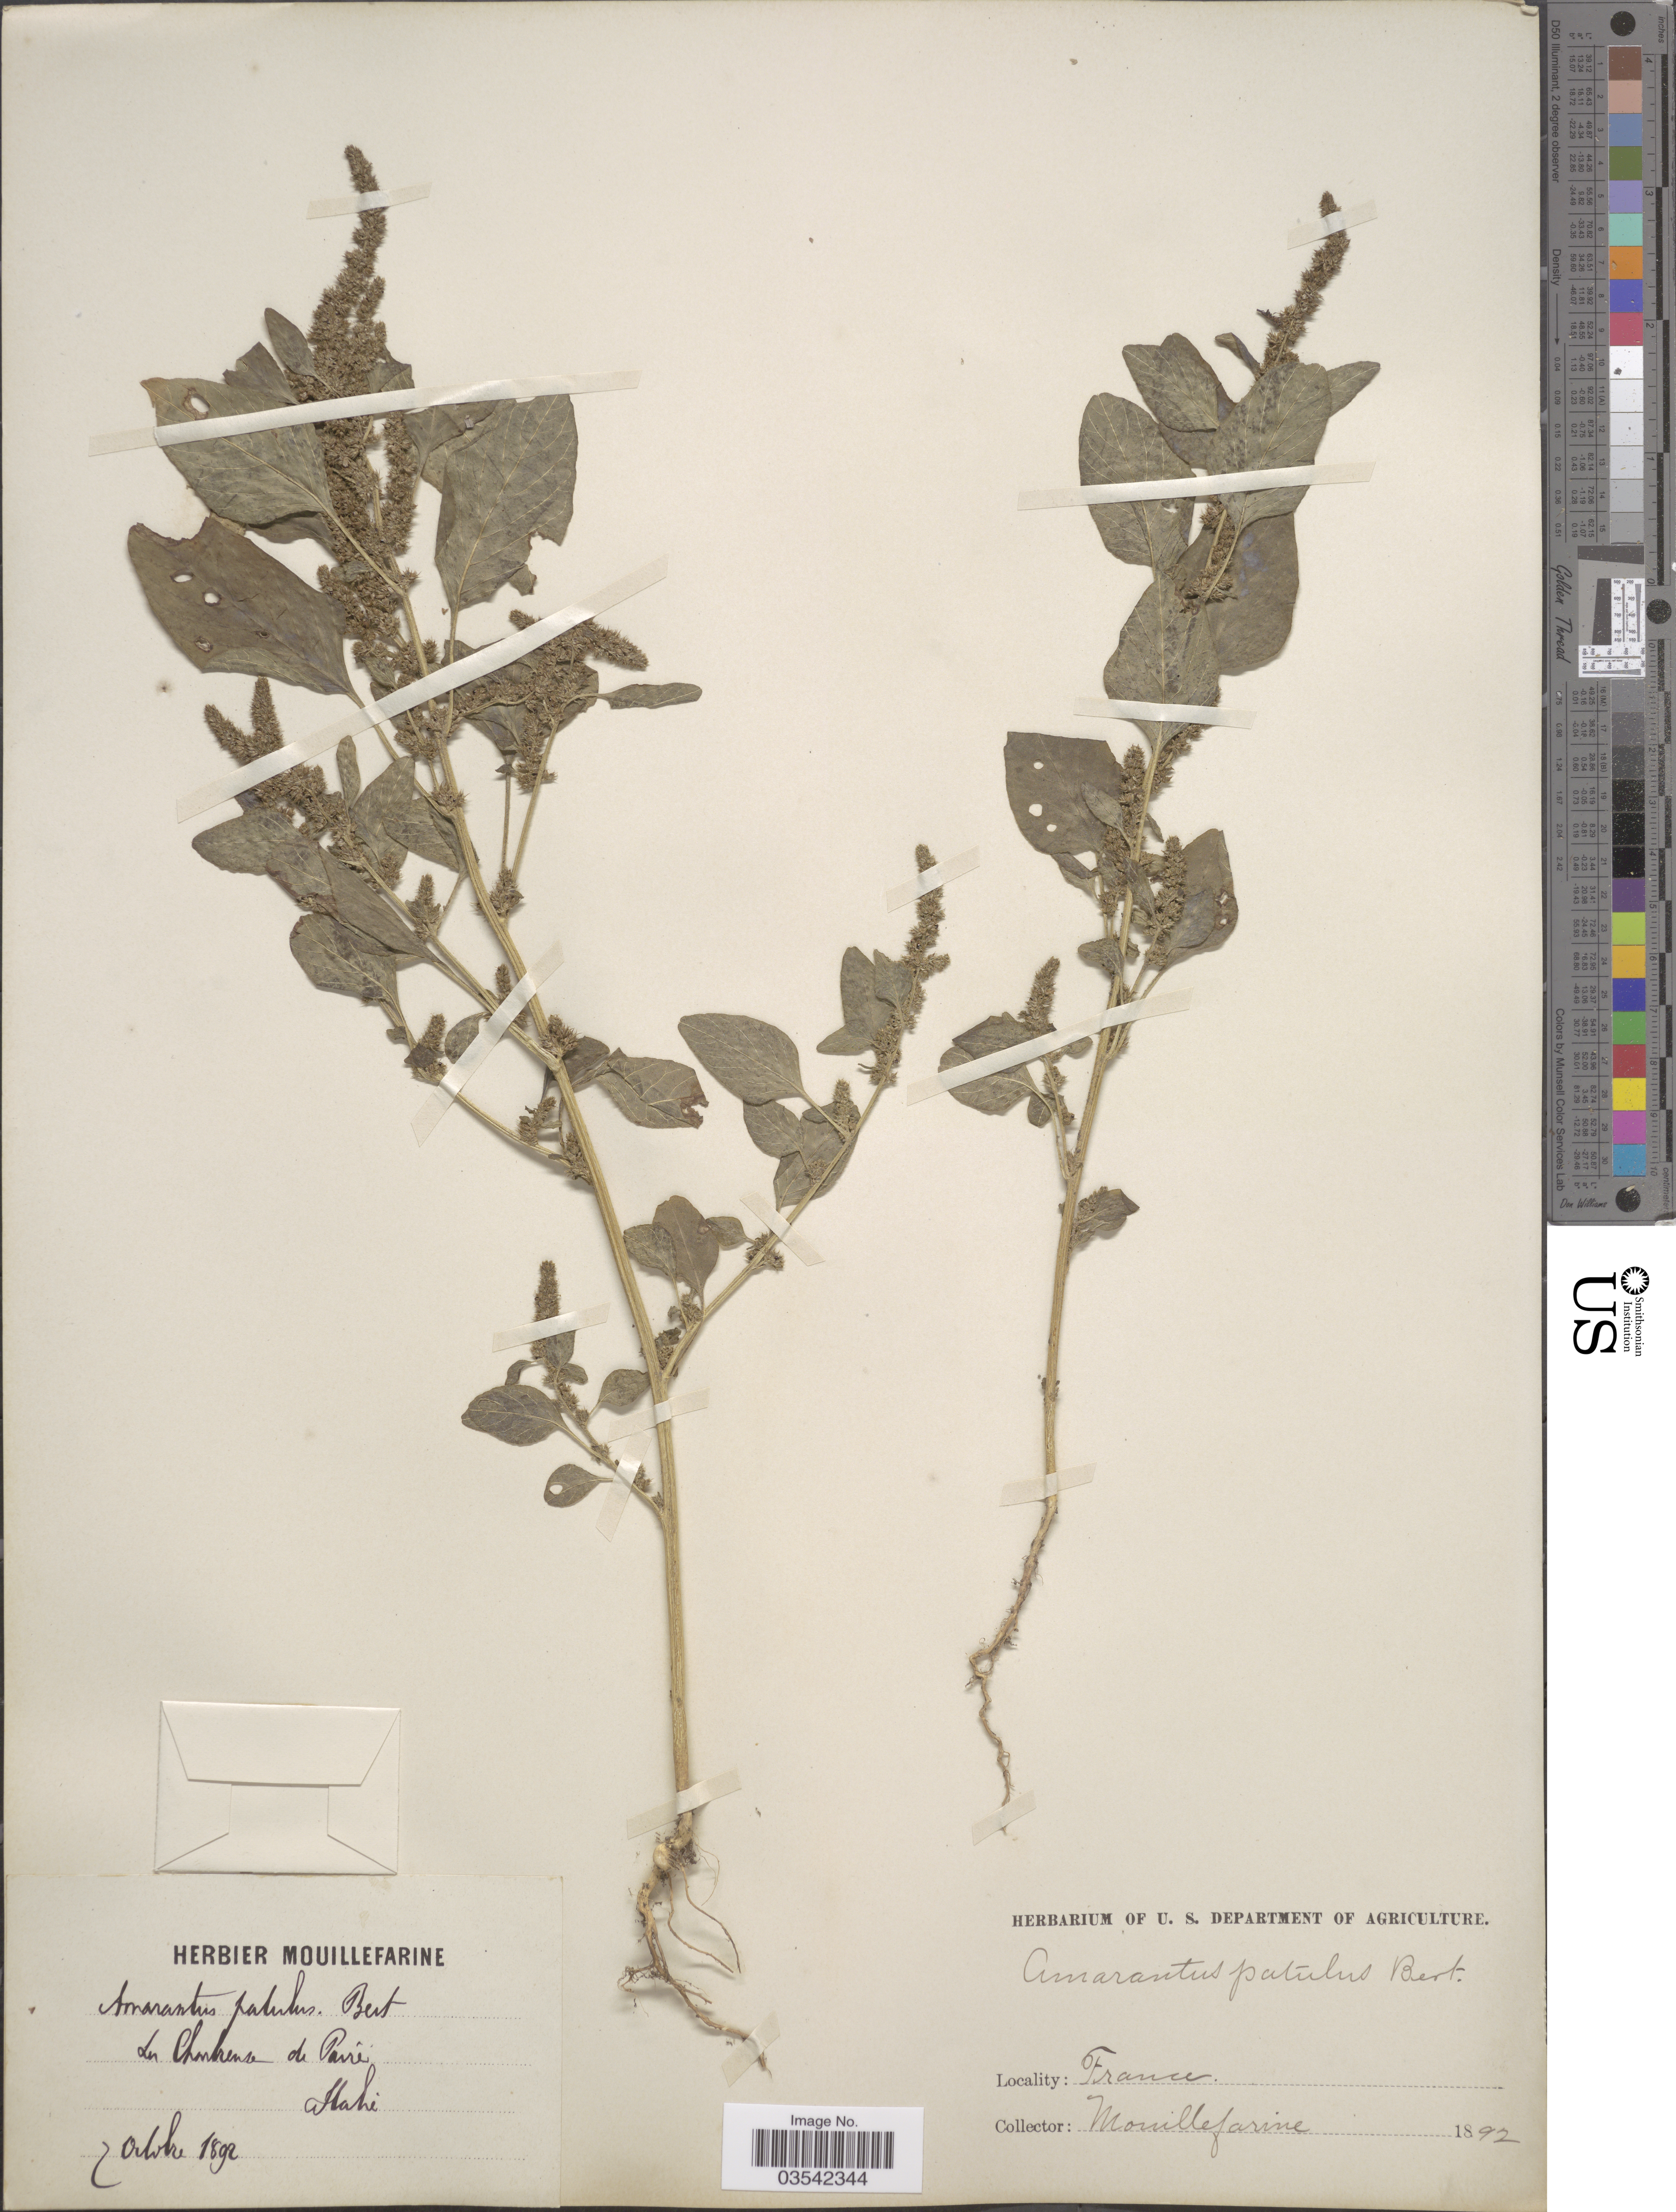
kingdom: Plantae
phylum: Tracheophyta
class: Magnoliopsida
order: Caryophyllales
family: Amaranthaceae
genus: Amaranthus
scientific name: Amaranthus patulus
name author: Bertol.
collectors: A. Mouillefarine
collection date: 1892-10-02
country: Italy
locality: Du Chubrena [interpreted] de Parê, Italie.